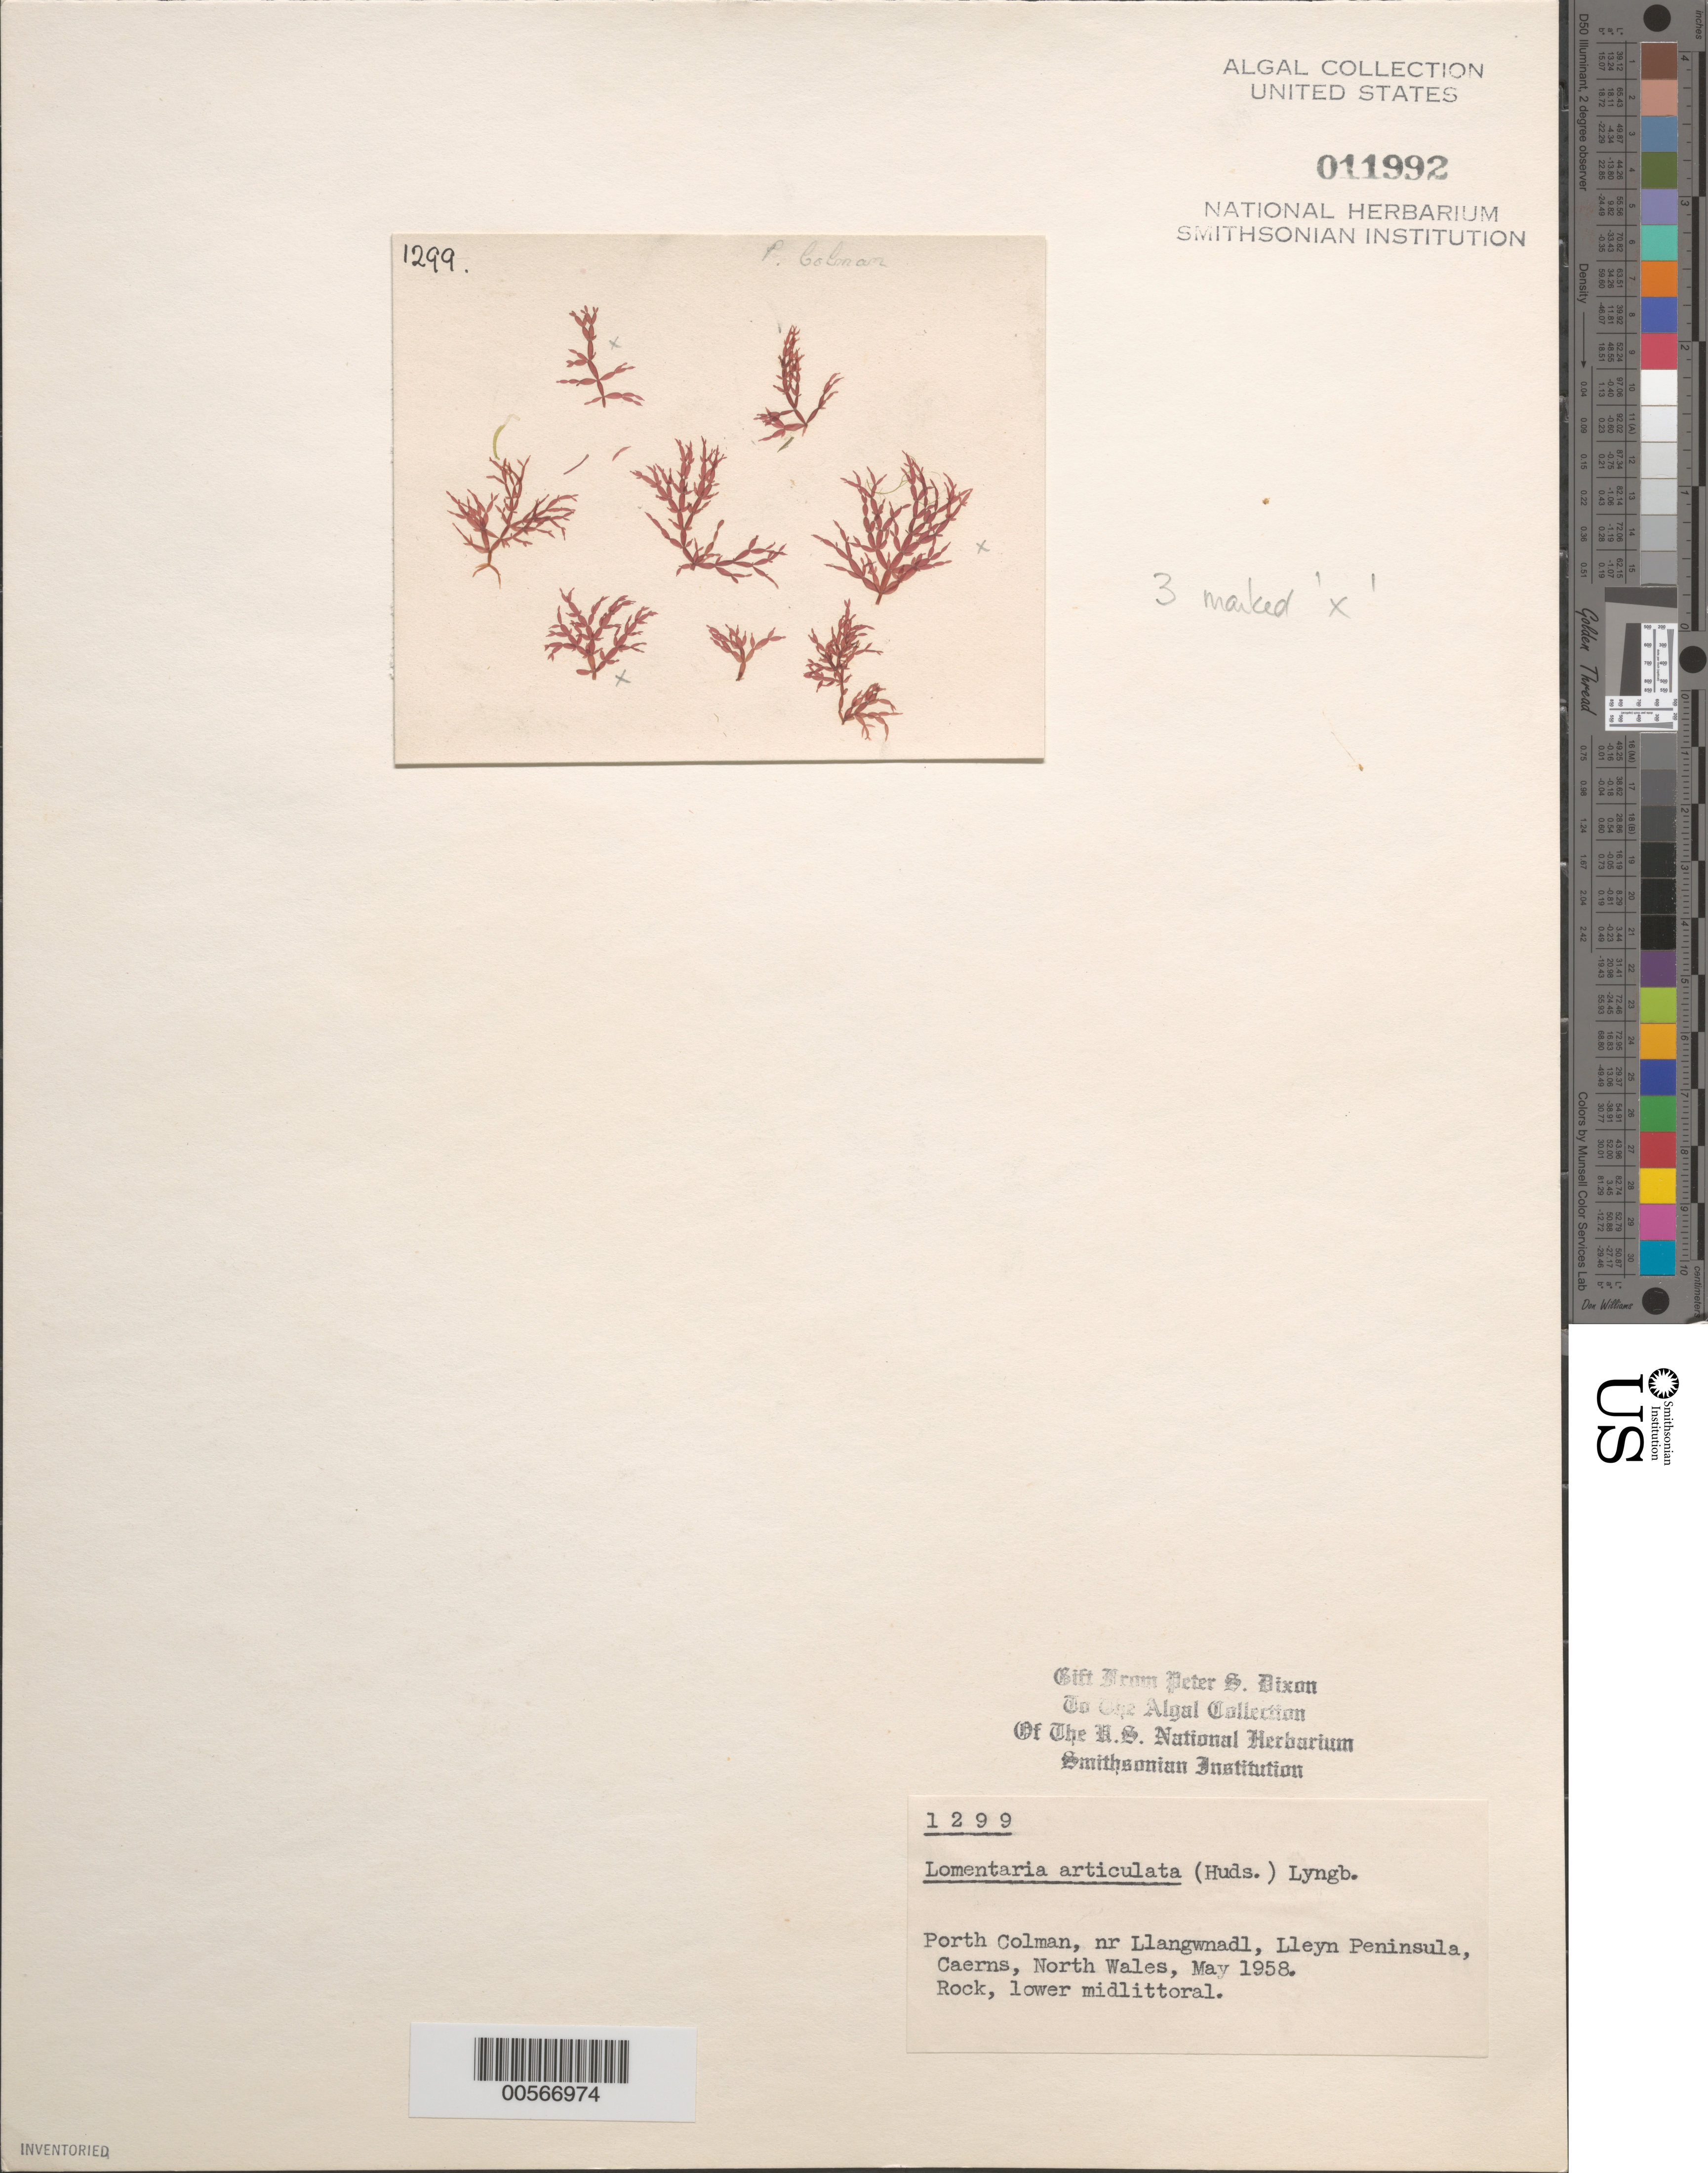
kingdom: Plantae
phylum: Rhodophyta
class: Florideophyceae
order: Rhodymeniales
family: Lomentariaceae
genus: Lomentaria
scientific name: Lomentaria articulata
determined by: Dixon, P. S.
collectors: P. S. Dixon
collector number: PSD 1299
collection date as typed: May 1958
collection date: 1958-05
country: United Kingdom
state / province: Wales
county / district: Gwynedd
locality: Porth Colman, near Llangwnadl, Lleyn Peninsula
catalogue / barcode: US 11992